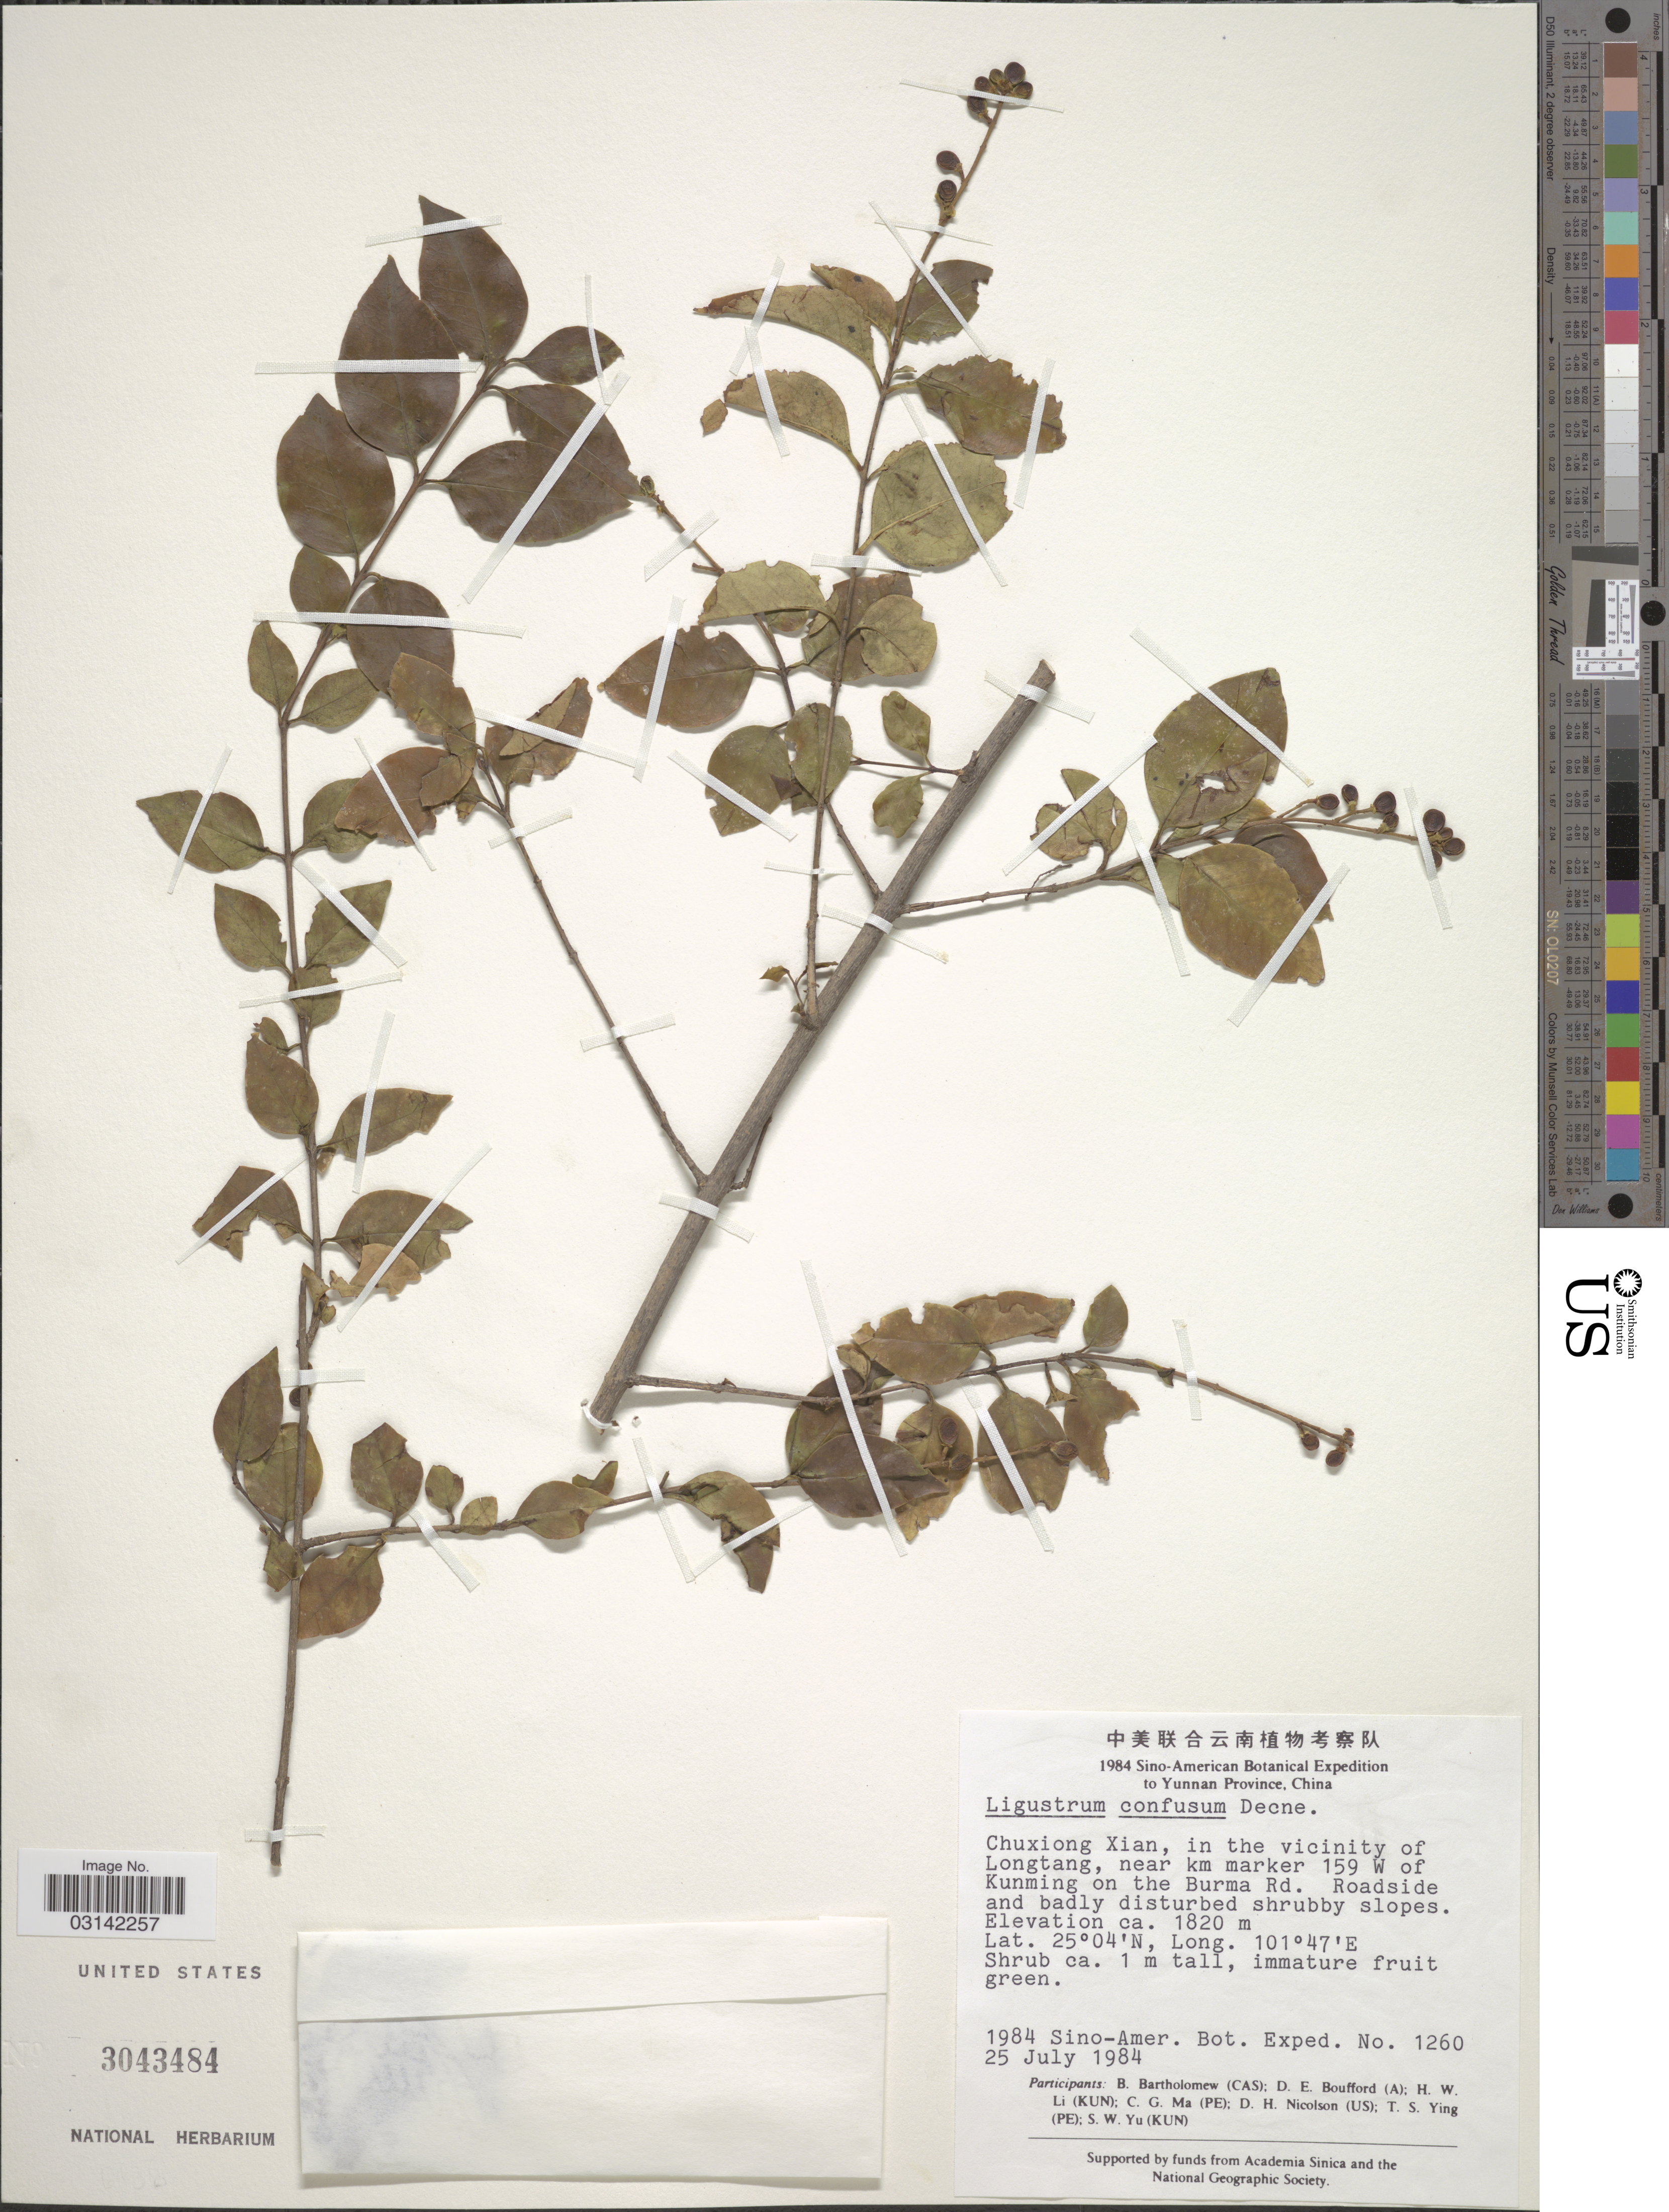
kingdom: Plantae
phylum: Tracheophyta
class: Magnoliopsida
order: Lamiales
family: Oleaceae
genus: Ligustrum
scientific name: Ligustrum confusum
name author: Decne.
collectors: Sino-Amer. Bot. Exped. 1984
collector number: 1260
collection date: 1984-07-25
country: China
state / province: Yunnan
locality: Chuxiong Xian, in the vicinity of Longtang, near km marker 159 W of Kunming on the Burma Rd.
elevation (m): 1820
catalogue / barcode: US 3043484